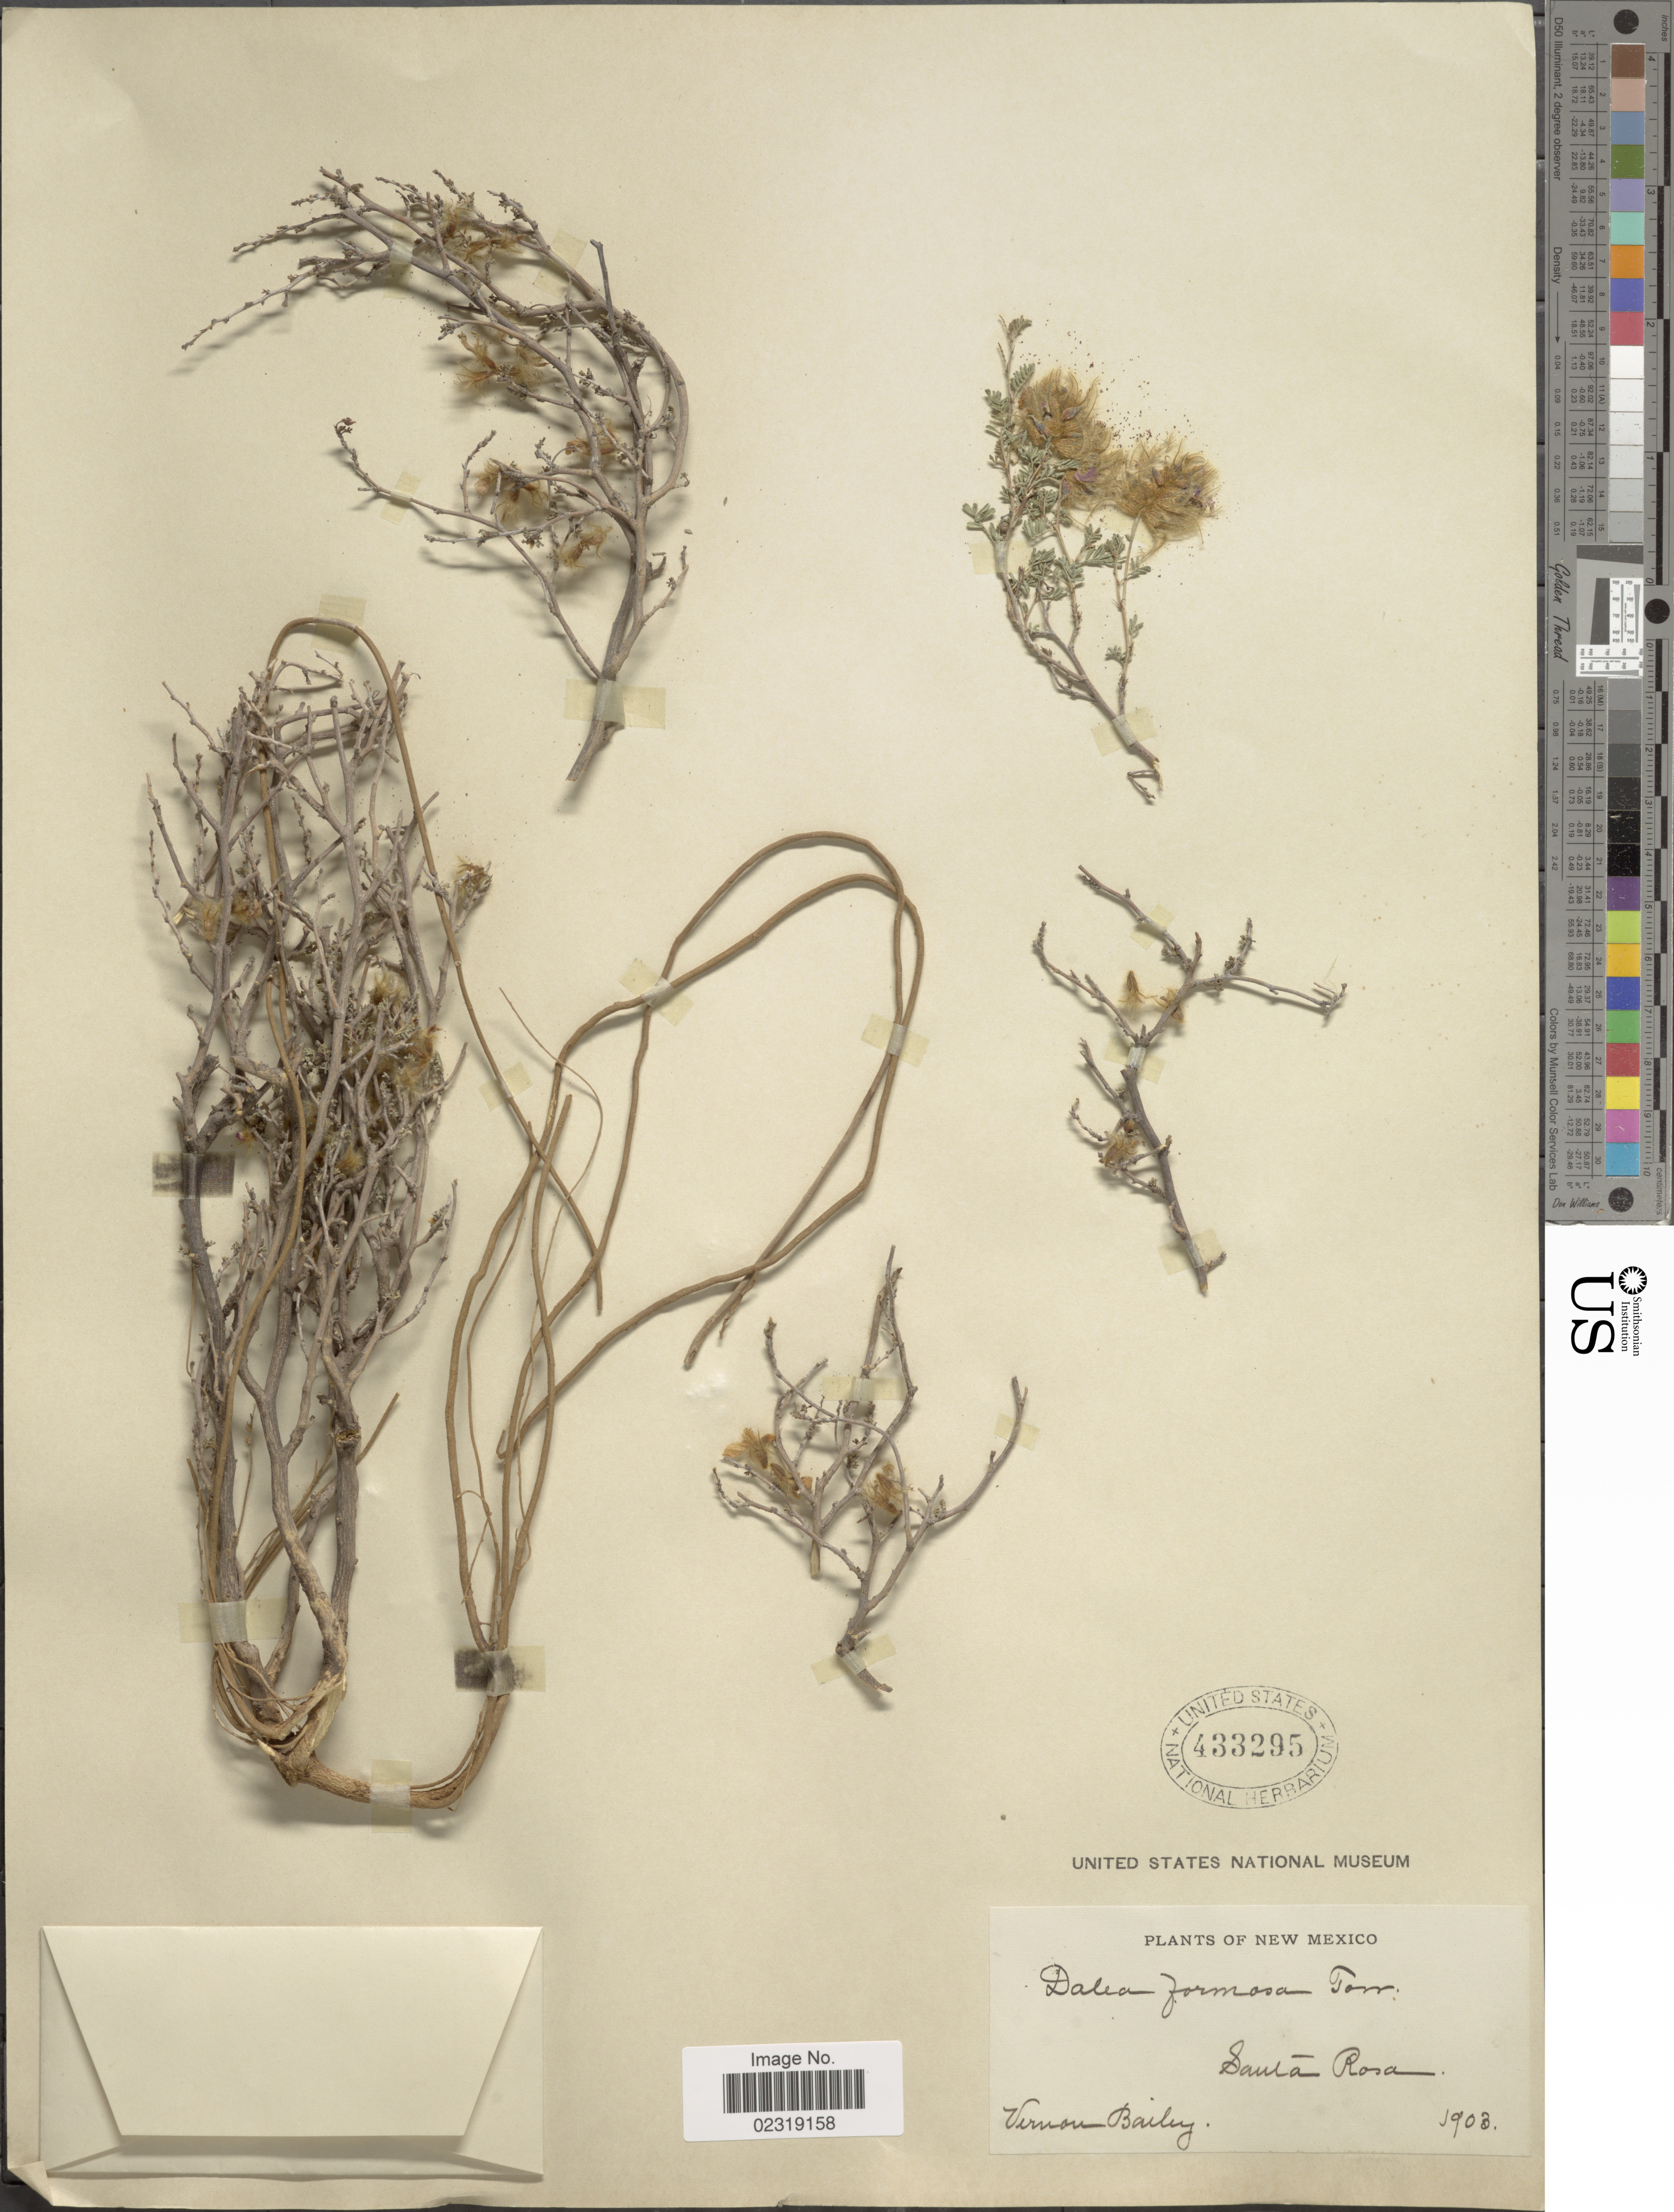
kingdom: Plantae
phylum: Tracheophyta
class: Magnoliopsida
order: Fabales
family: Fabaceae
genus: Dalea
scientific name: Dalea formosa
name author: Torr.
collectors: V. O. Bailey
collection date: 1903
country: United States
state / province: New Mexico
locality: Santa Rosa. new Mexico.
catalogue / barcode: US 433295